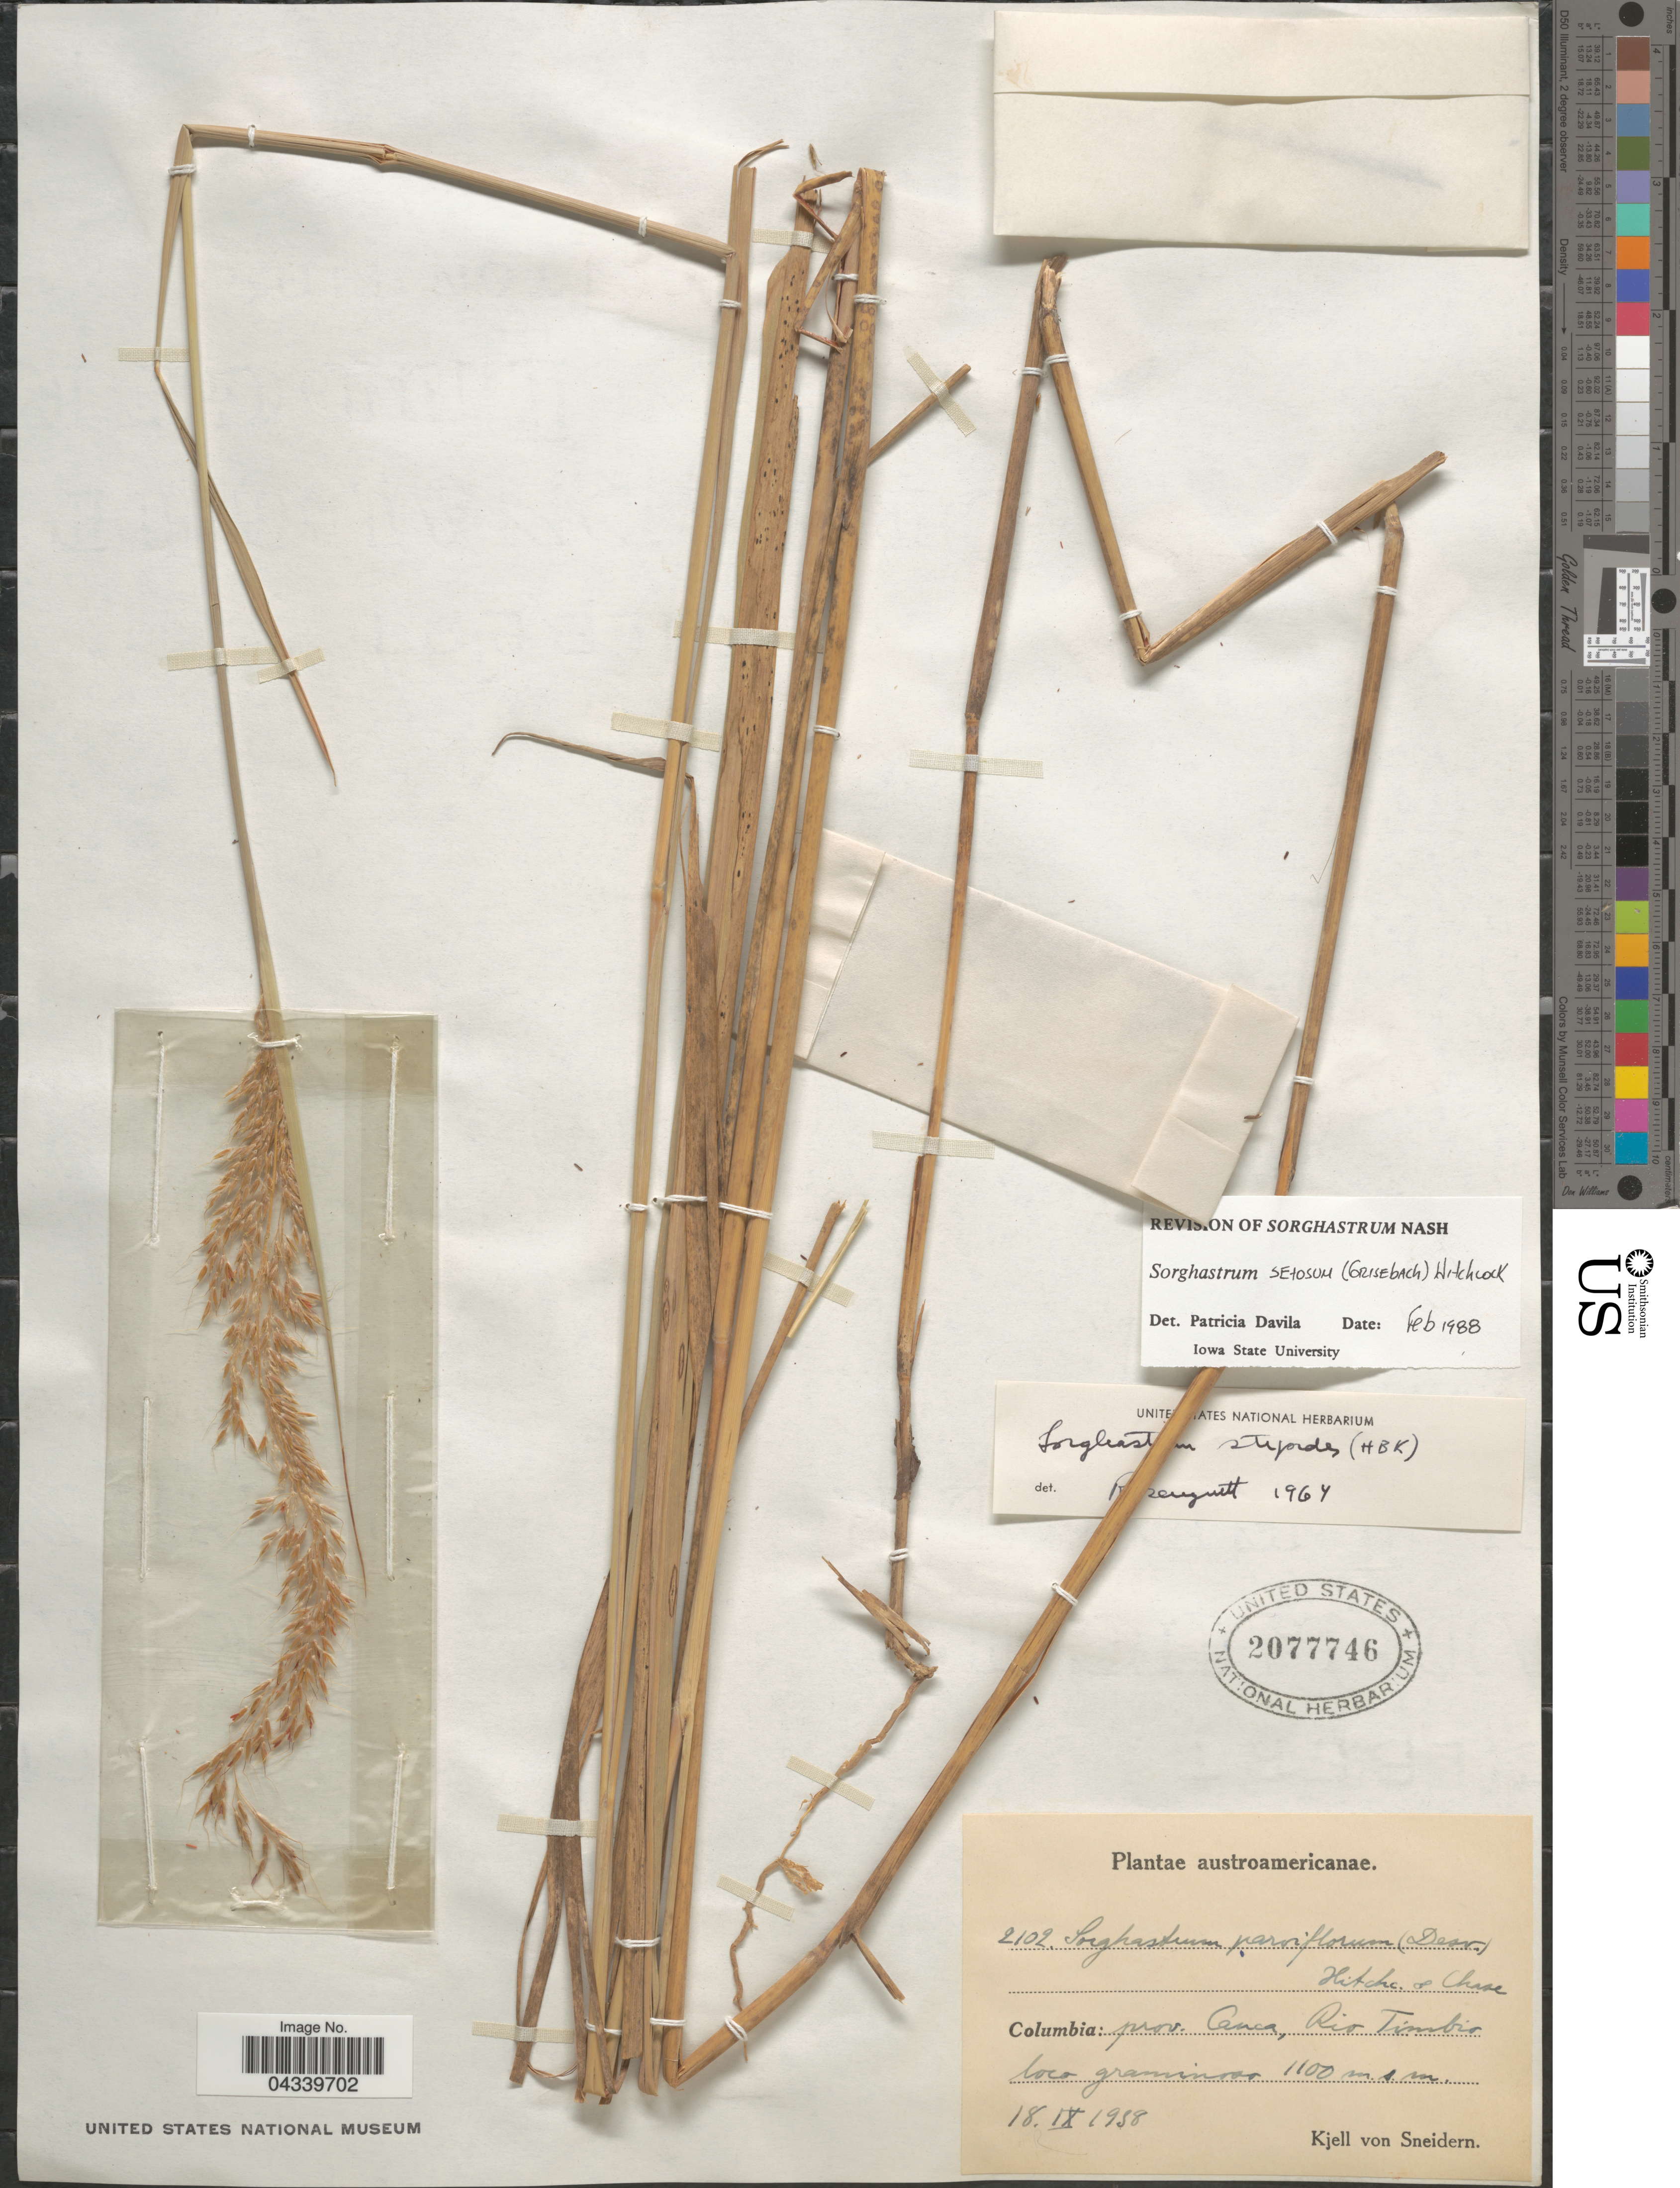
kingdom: Plantae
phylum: Tracheophyta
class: Liliopsida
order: Poales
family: Poaceae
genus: Sorghastrum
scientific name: Sorghastrum setosum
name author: (Griseb.) Hitchc.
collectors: K. von Sneidern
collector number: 2102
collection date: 1938-09-18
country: Colombia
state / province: Cauca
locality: Austroamericanae. Prov. Cauca, Rio Timbio loco graminoso.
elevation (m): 1100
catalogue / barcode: US 2077746